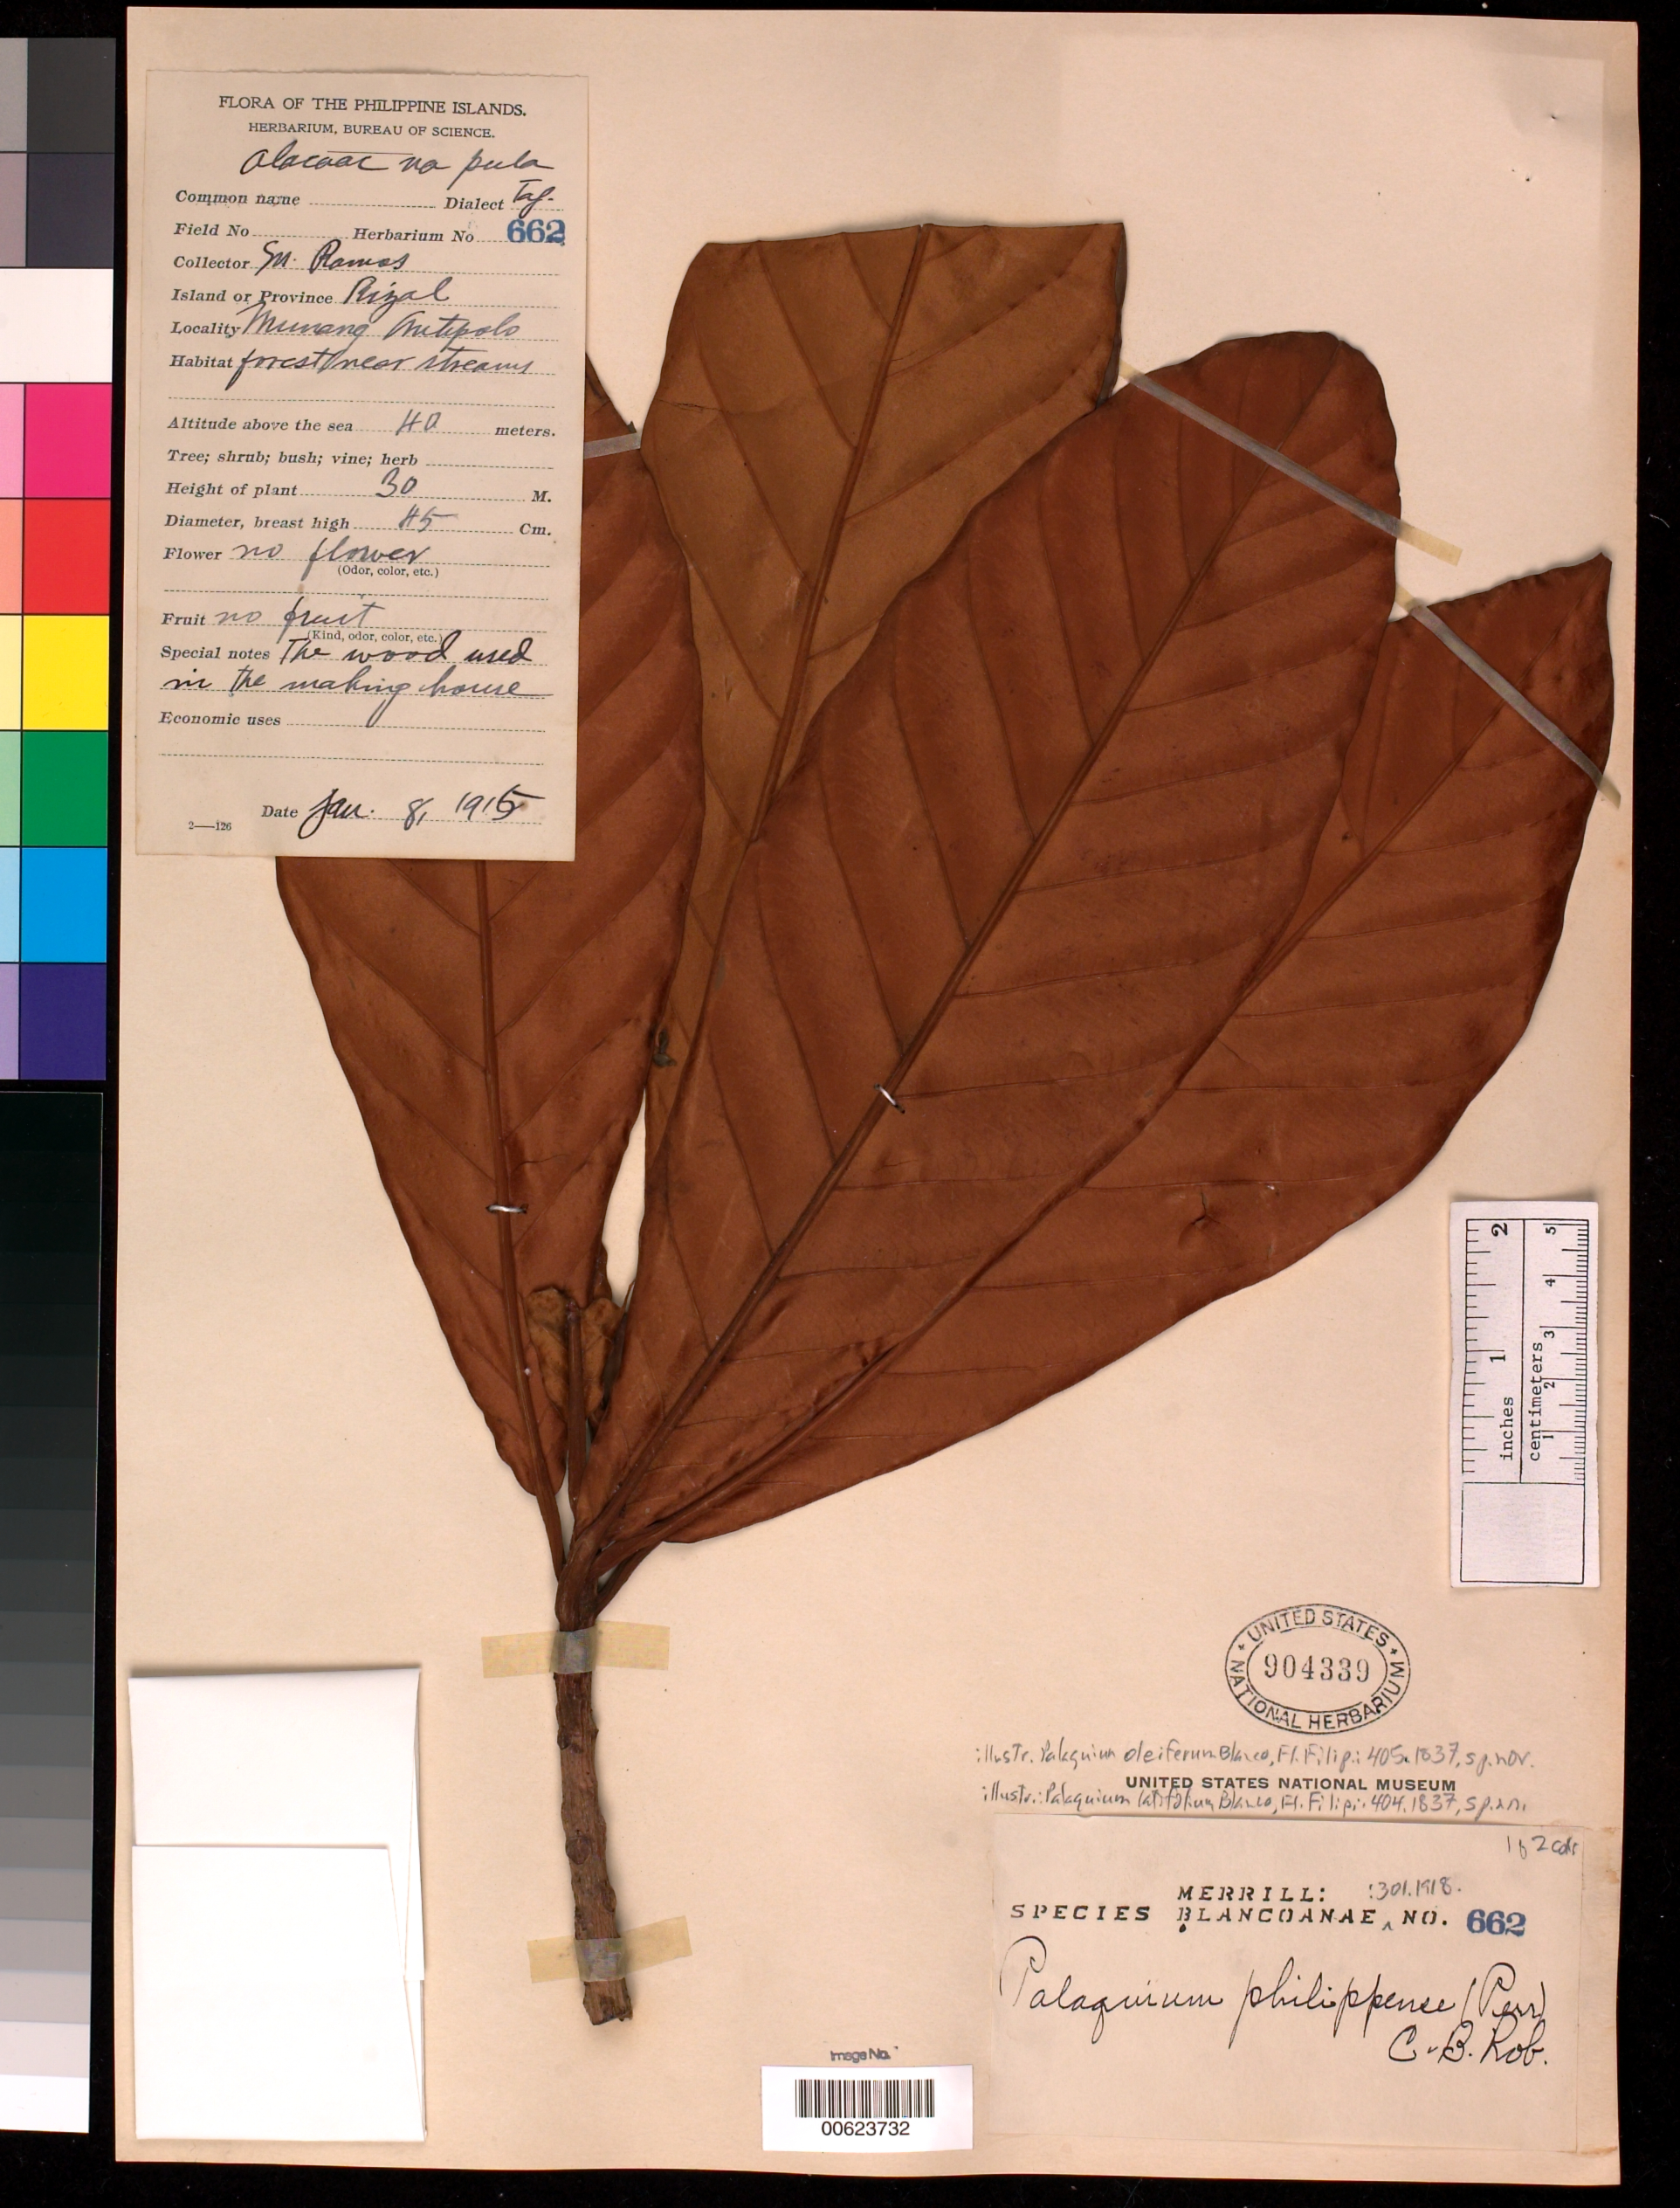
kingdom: Plantae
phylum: Tracheophyta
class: Magnoliopsida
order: Ericales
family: Sapotaceae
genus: Palaquium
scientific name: Palaquium latifolium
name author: Blanco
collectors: M. Ramos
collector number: Sp. Blancoan. 0662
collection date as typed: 08 Jan 1915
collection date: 1915-01-08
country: Philippines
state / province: Calabarzon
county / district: Rizal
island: Luzon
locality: Munang antipolo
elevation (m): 40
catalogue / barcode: US 904339